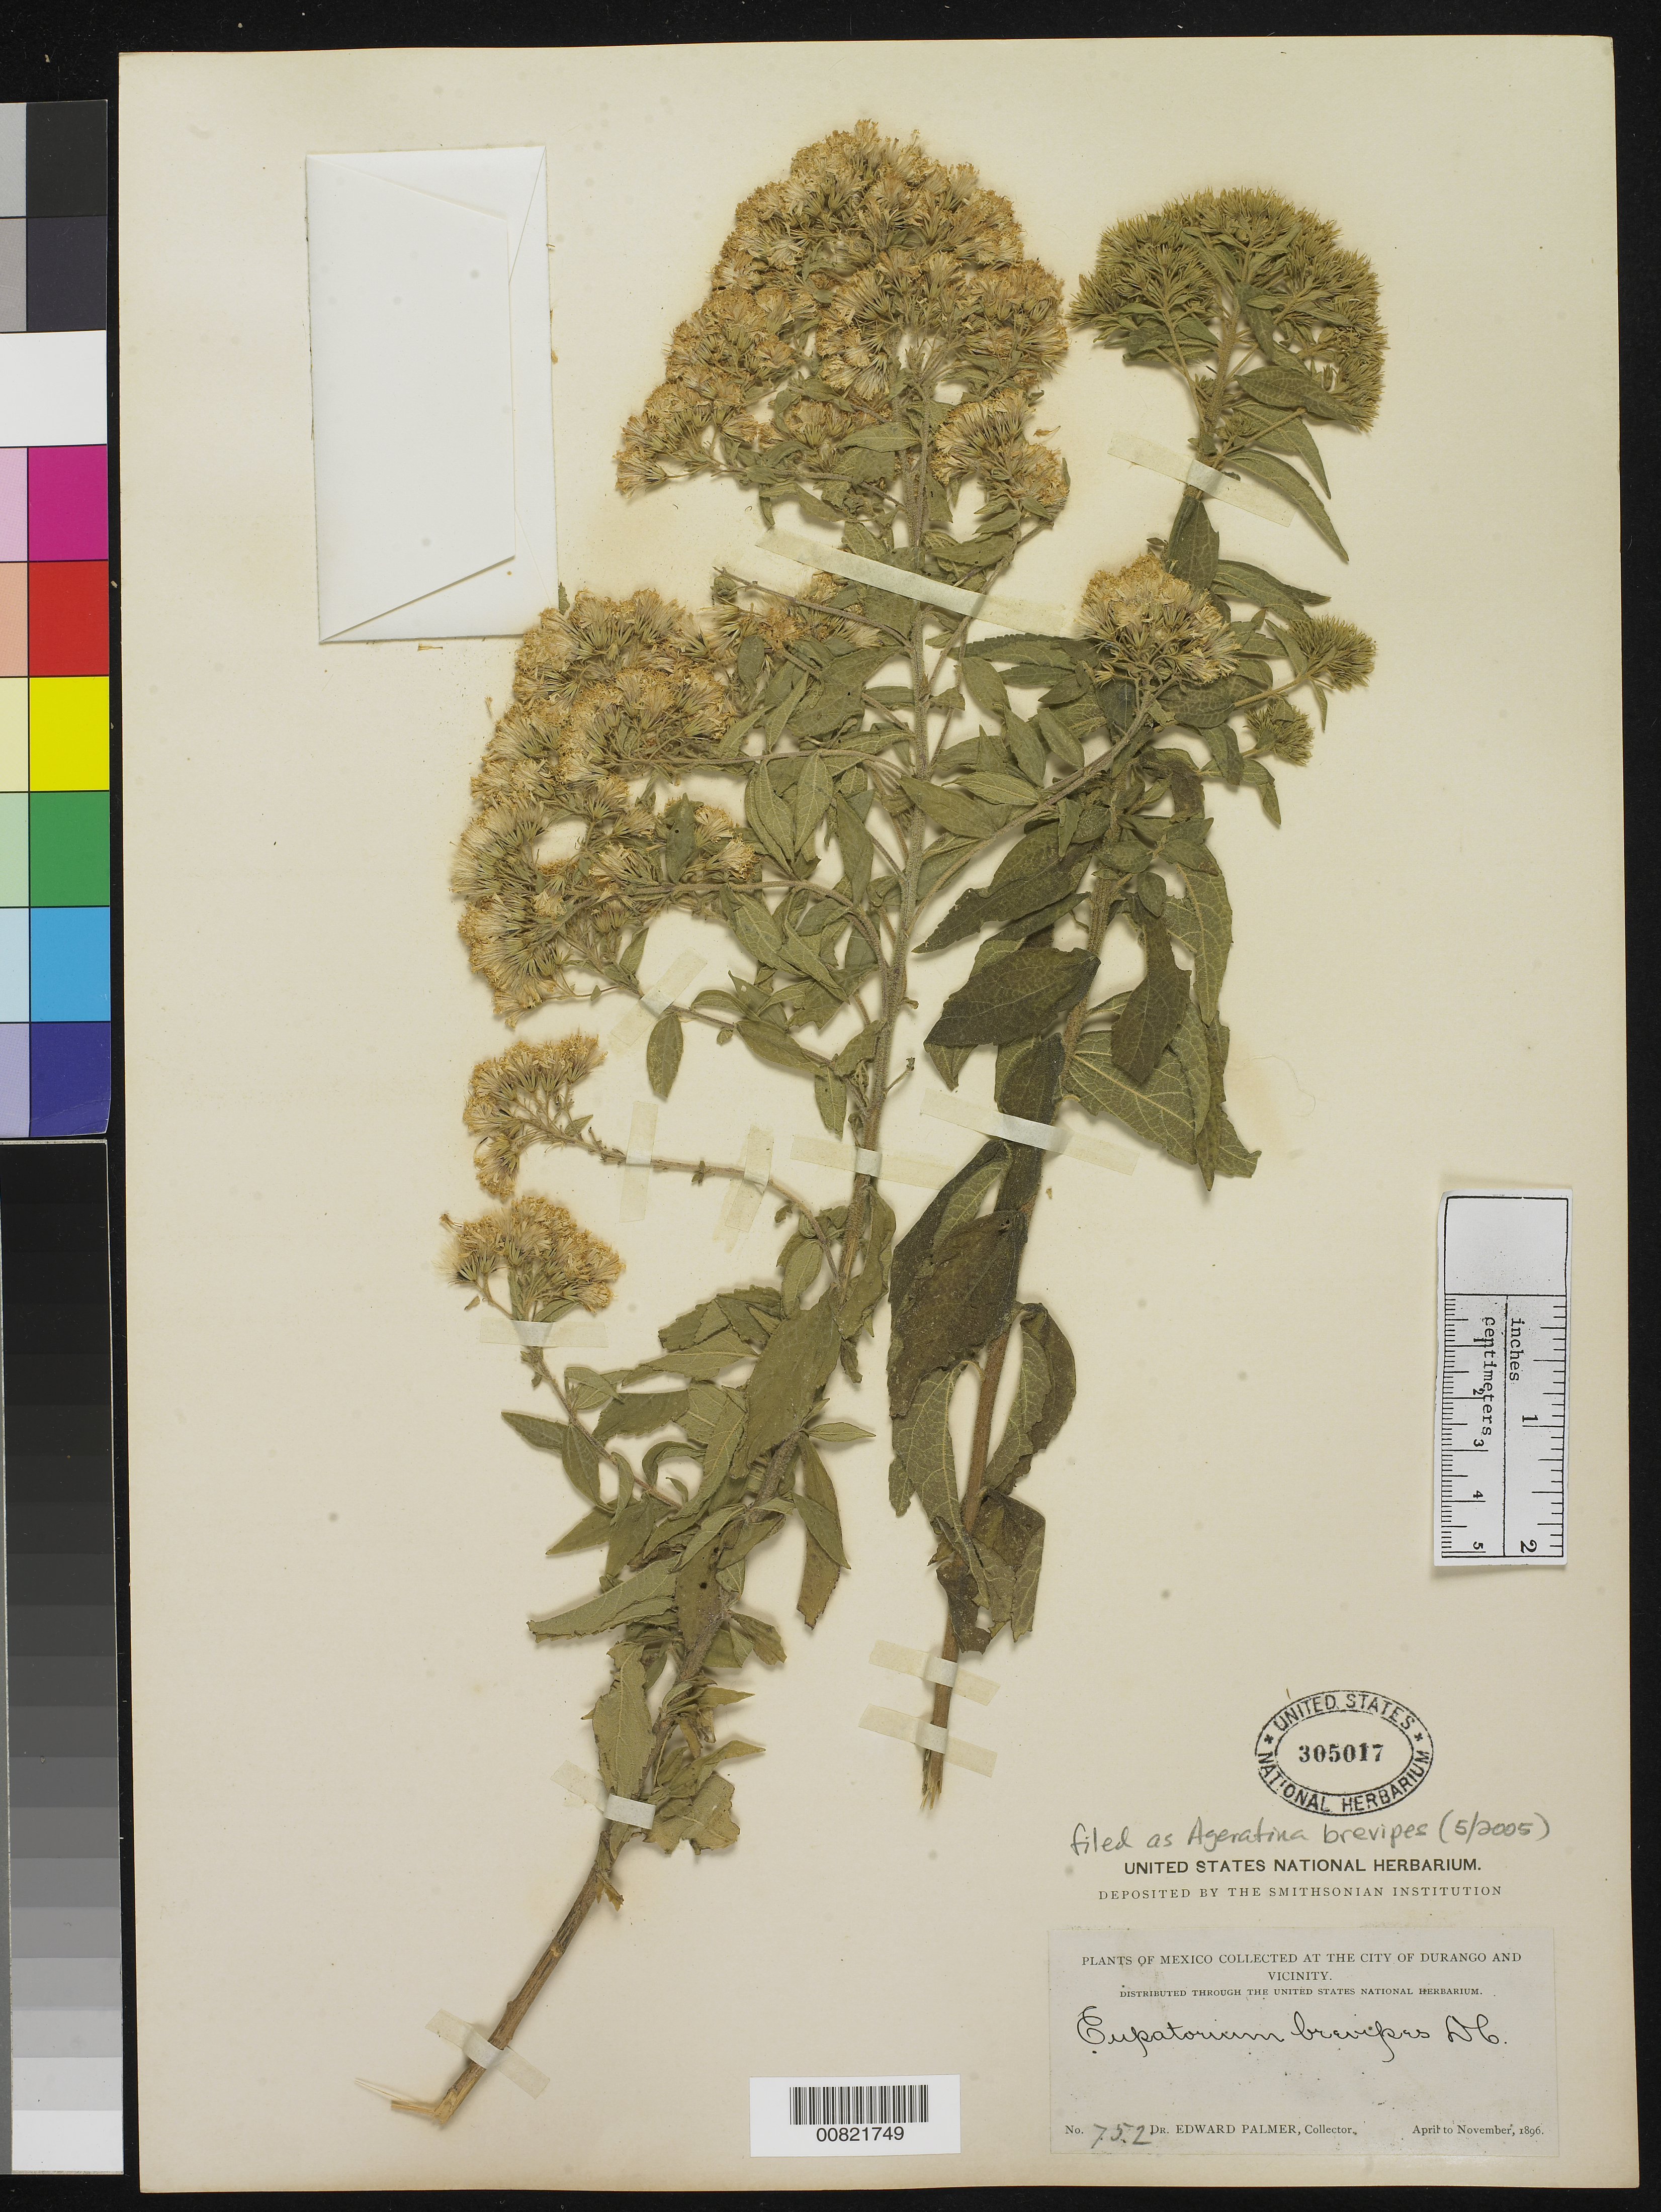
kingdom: Plantae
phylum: Tracheophyta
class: Magnoliopsida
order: Asterales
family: Asteraceae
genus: Ageratina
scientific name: Ageratina brevipes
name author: (DC.) R.M. King & H. Rob.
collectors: E. Palmer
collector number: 752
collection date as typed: Apr 1896 to -- Nov 1896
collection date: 1896-04/1896-11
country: Mexico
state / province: Durango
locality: City of Durango and vicinity.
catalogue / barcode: US 305017